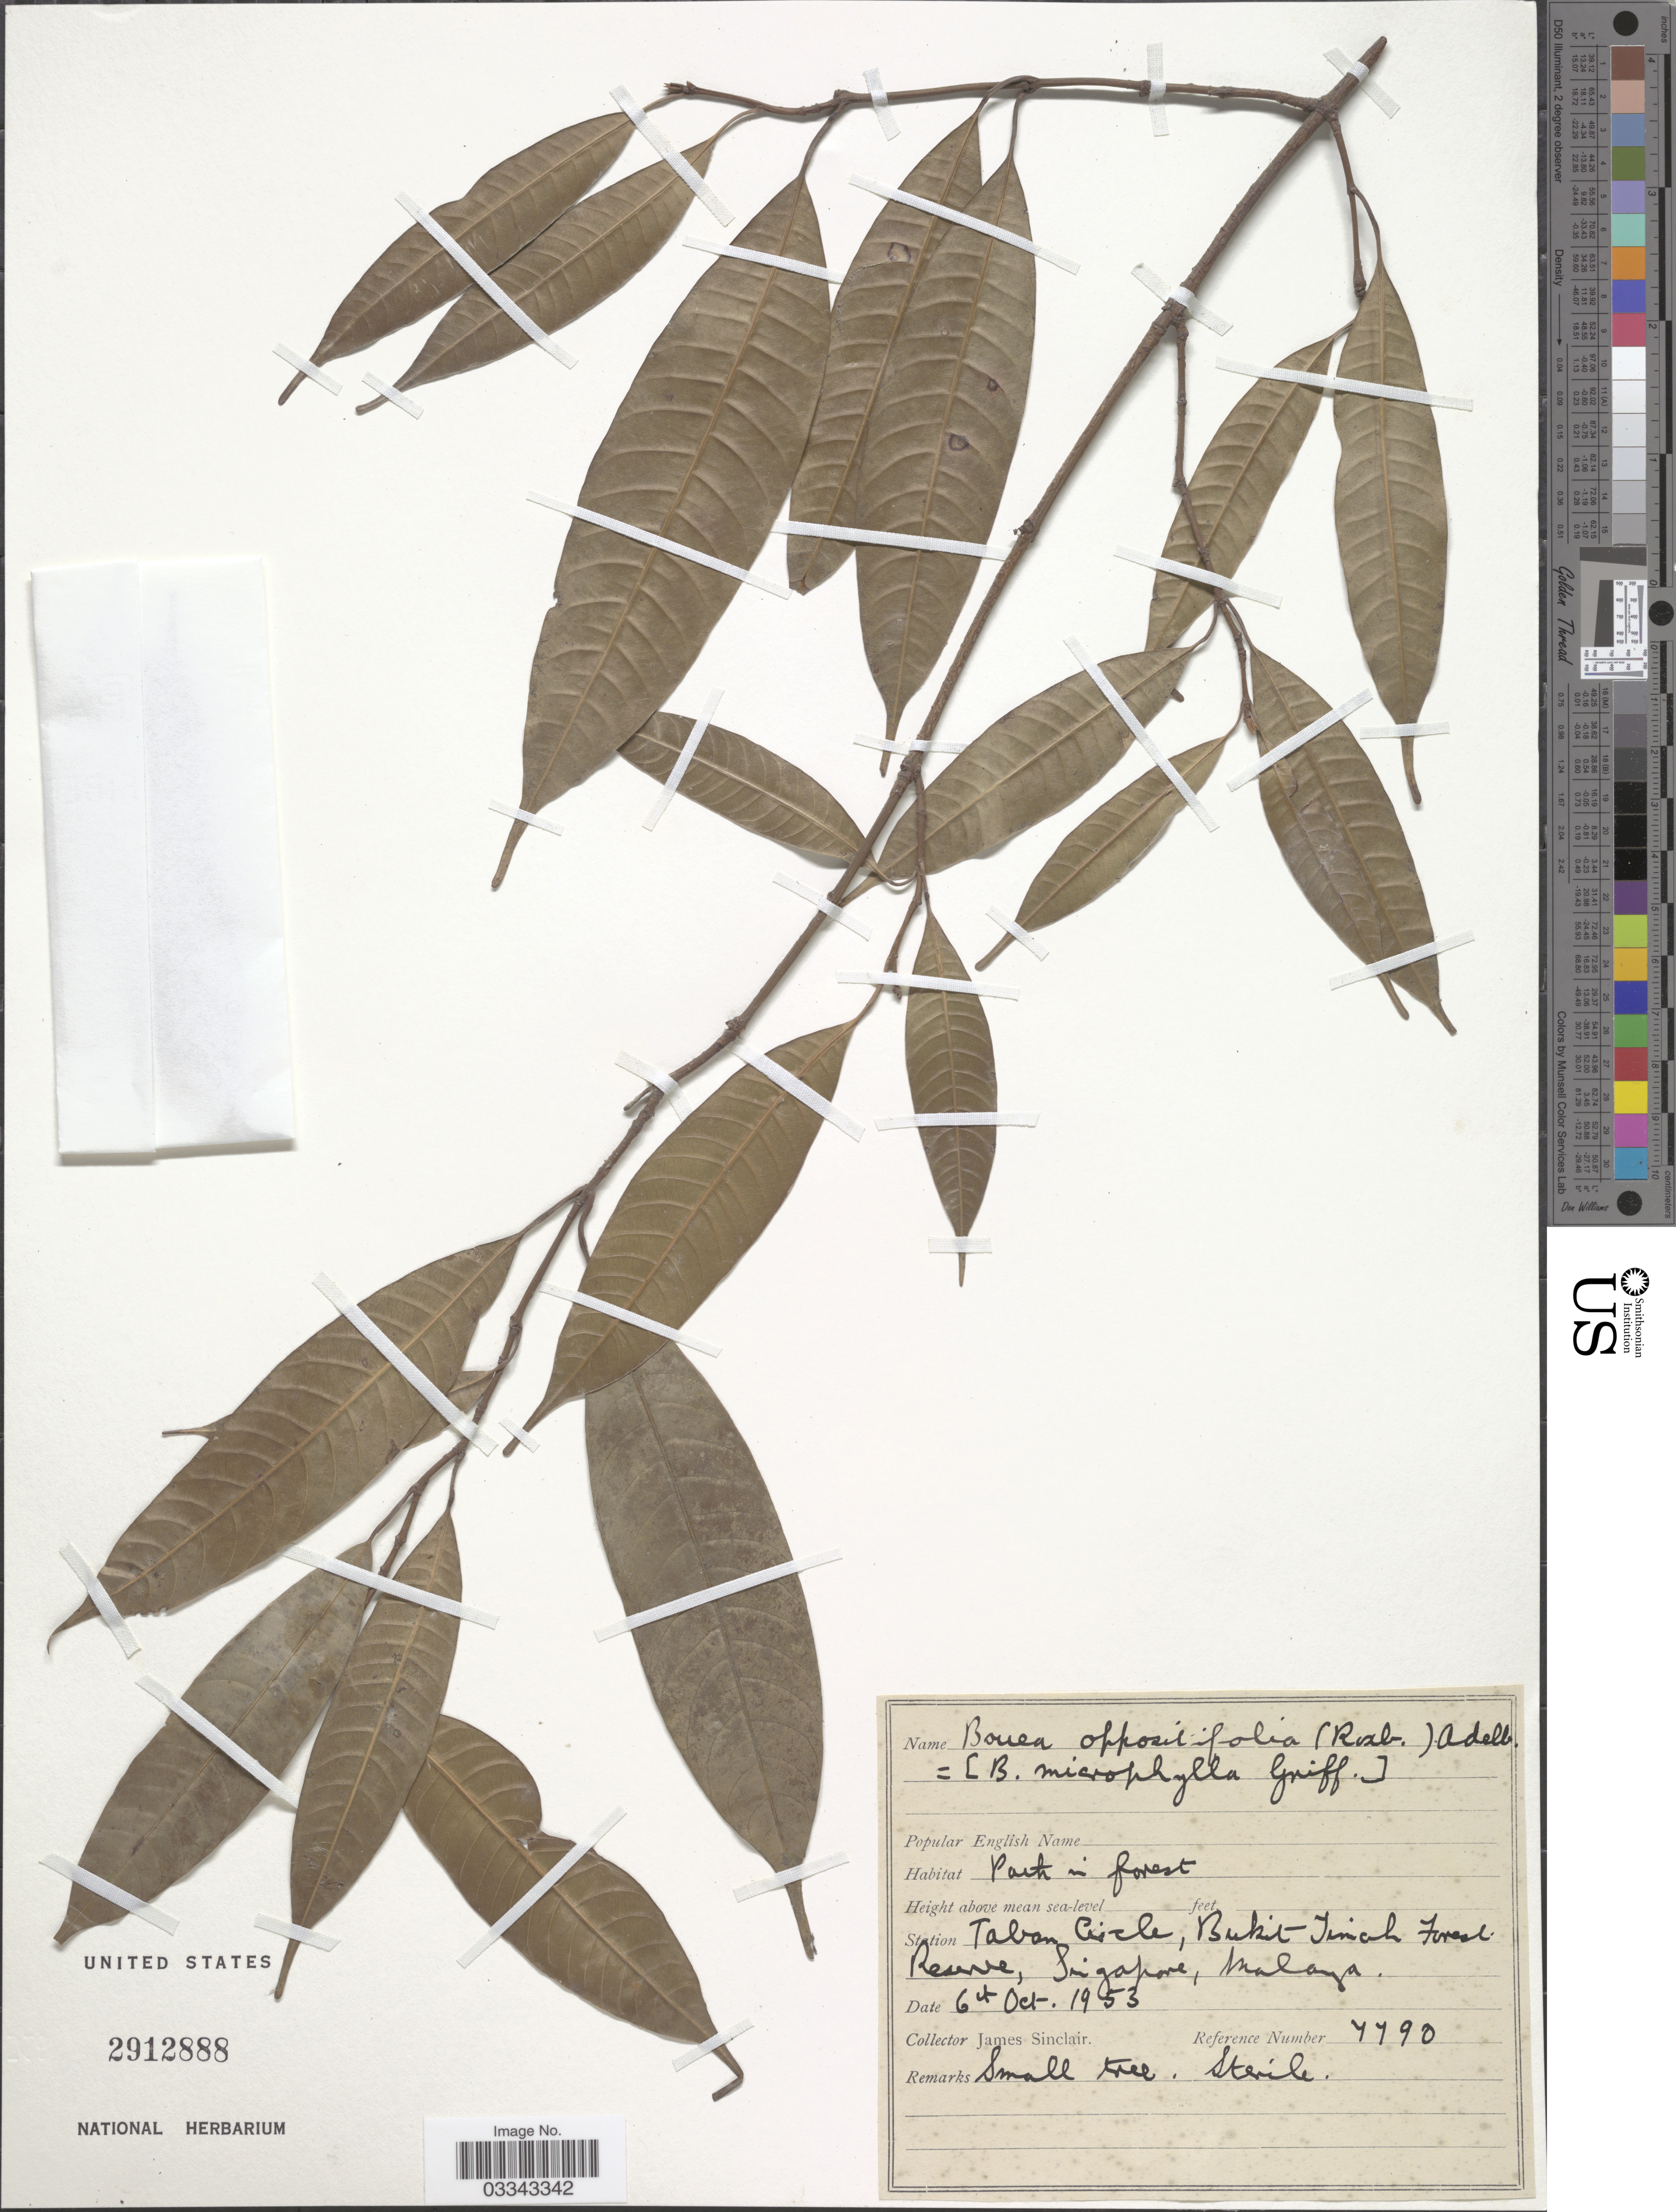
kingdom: Plantae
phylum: Tracheophyta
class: Magnoliopsida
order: Sapindales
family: Anacardiaceae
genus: Bouea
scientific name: Bouea oppositifolia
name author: (Roxb.) Meisn.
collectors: J. Sinclair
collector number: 7790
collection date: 1953-10-06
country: Singapore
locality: Station Taban Circle, Bukit Timah Forest Reserve, Malaya.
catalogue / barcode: US 2912888